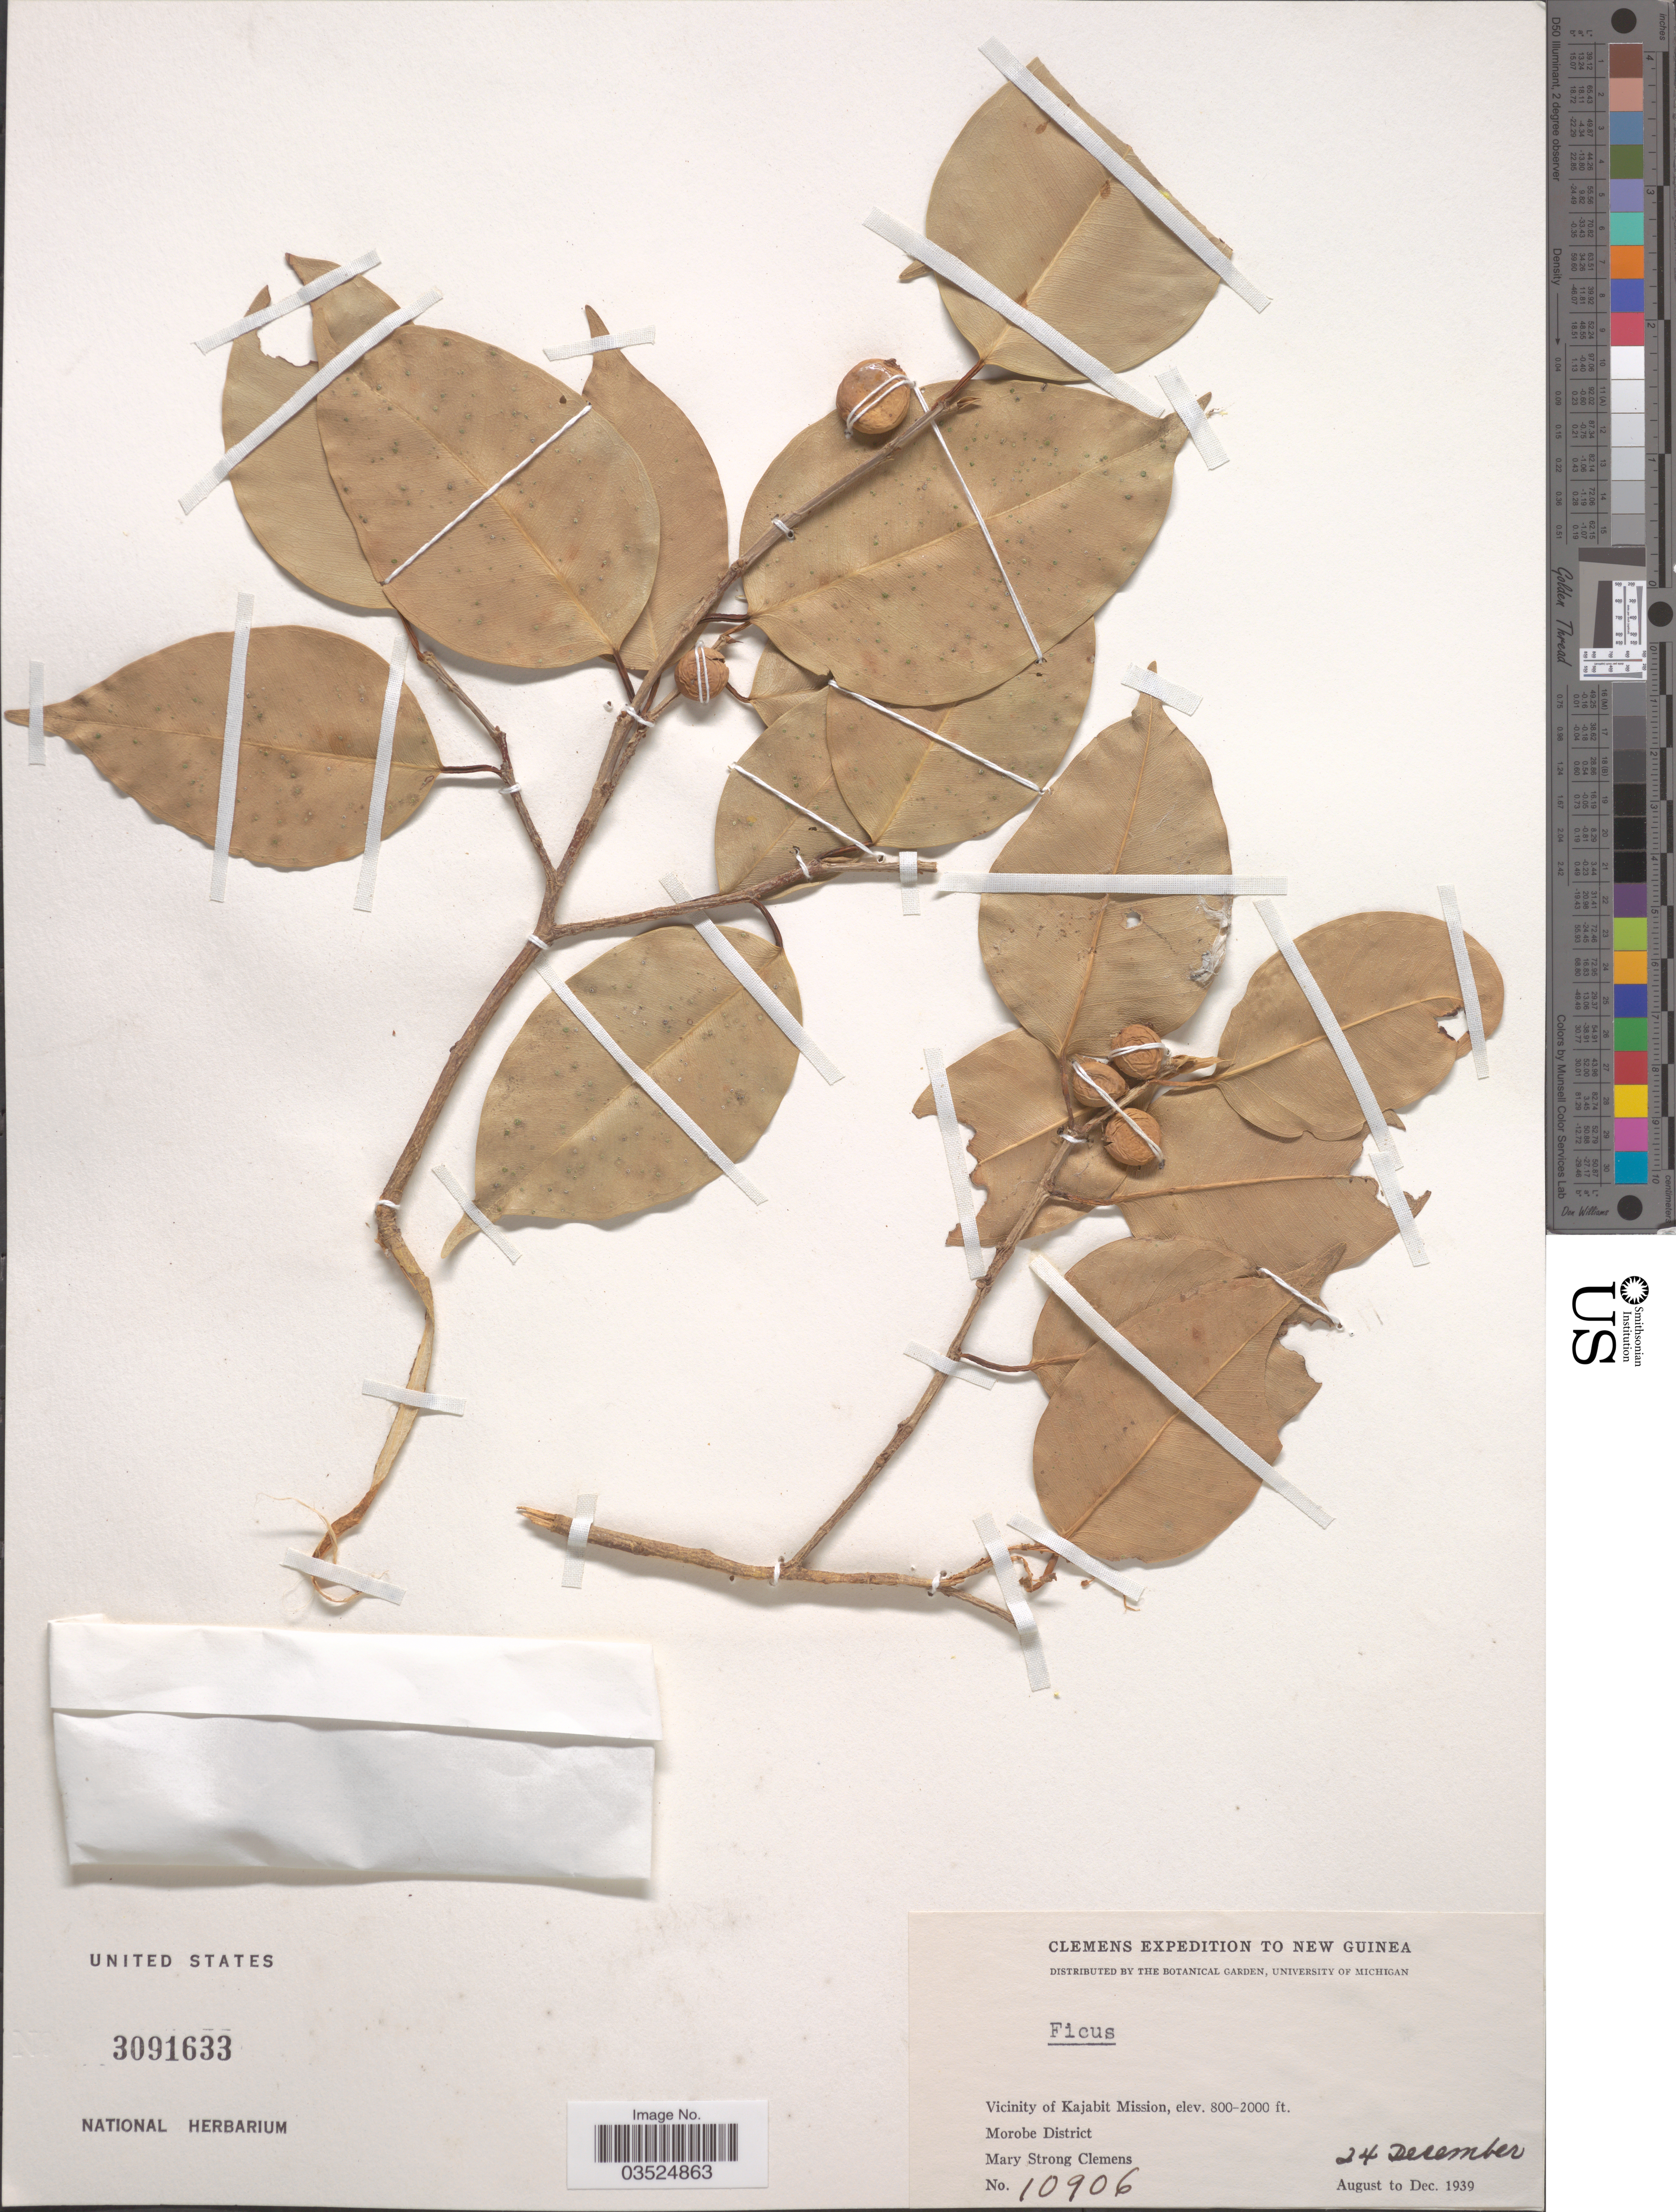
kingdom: Plantae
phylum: Tracheophyta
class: Magnoliopsida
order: Rosales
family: Moraceae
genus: Ficus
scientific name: Ficus sp.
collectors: M. S. Clemens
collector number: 10906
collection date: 1939-12-24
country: Papua New Guinea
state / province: Morobe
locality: New Guinea. Vicinity of Kajabit Mission, Morobe District.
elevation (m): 244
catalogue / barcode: US 3091633